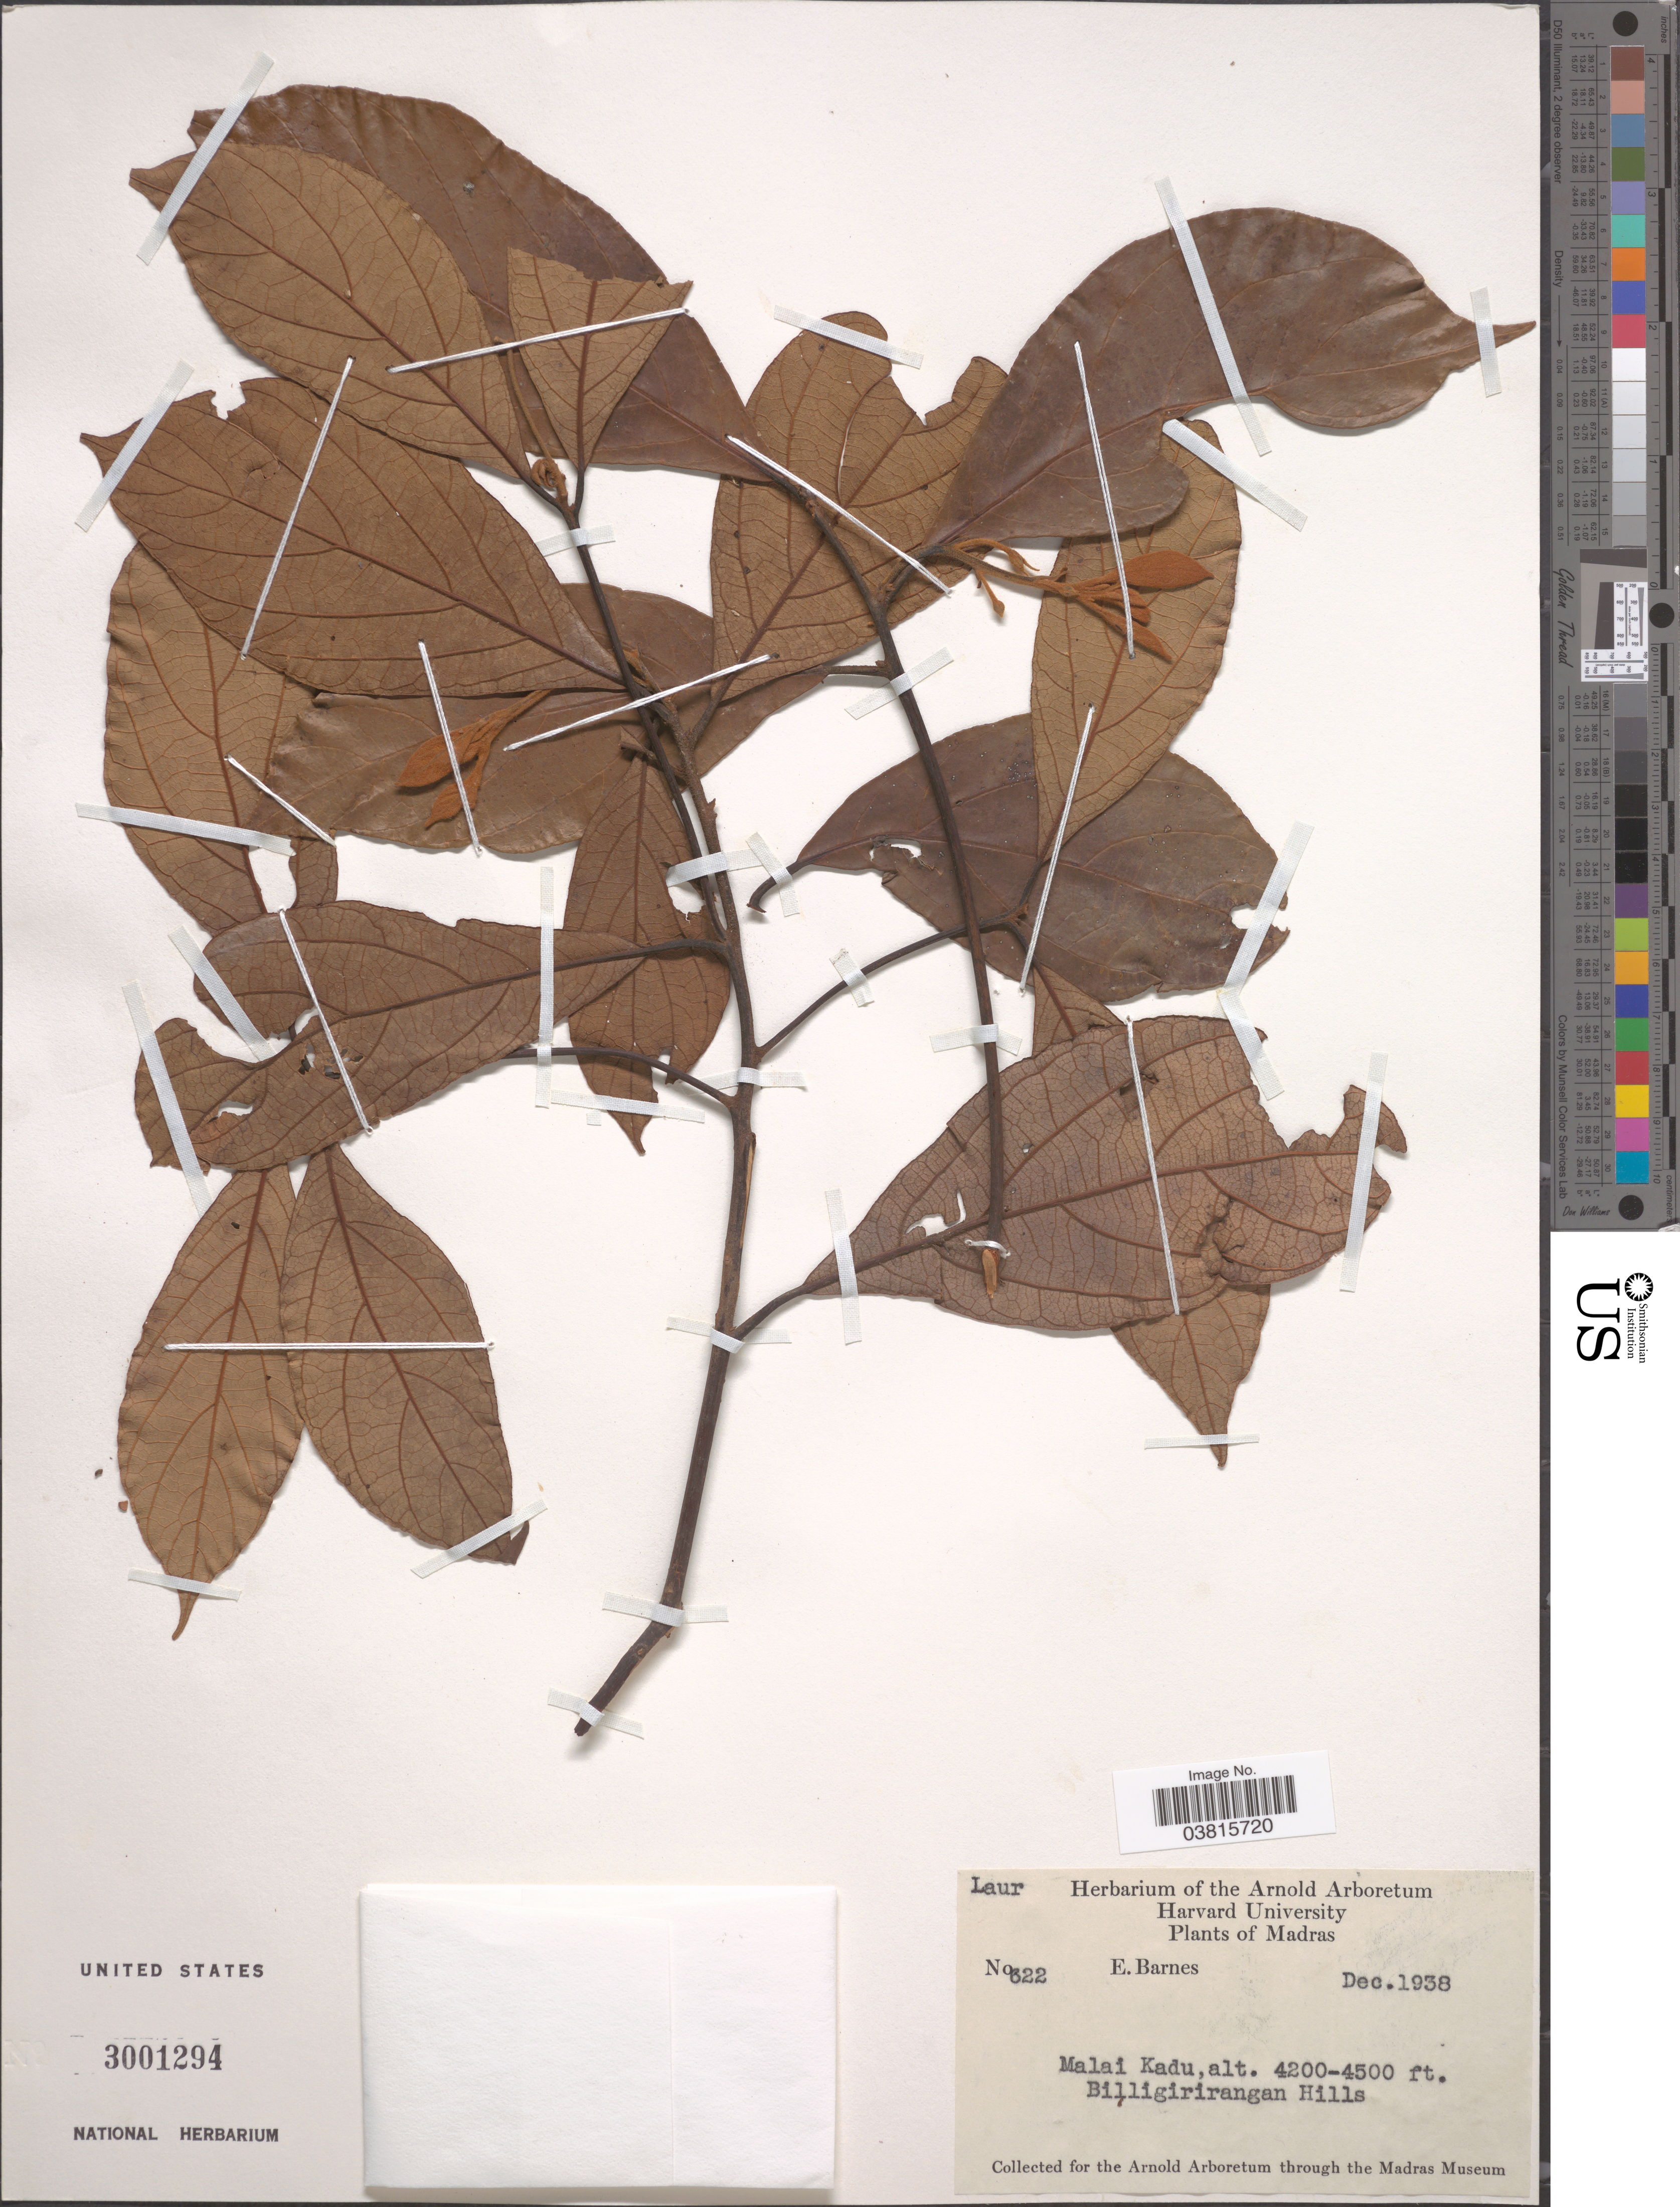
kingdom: Plantae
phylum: Tracheophyta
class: Magnoliopsida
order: Laurales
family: Lauraceae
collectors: E. Barnes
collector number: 622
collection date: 1938-12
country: India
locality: Madras. Malai Kadu, Billigirirangan Hills.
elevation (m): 1280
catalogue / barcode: US 3001294